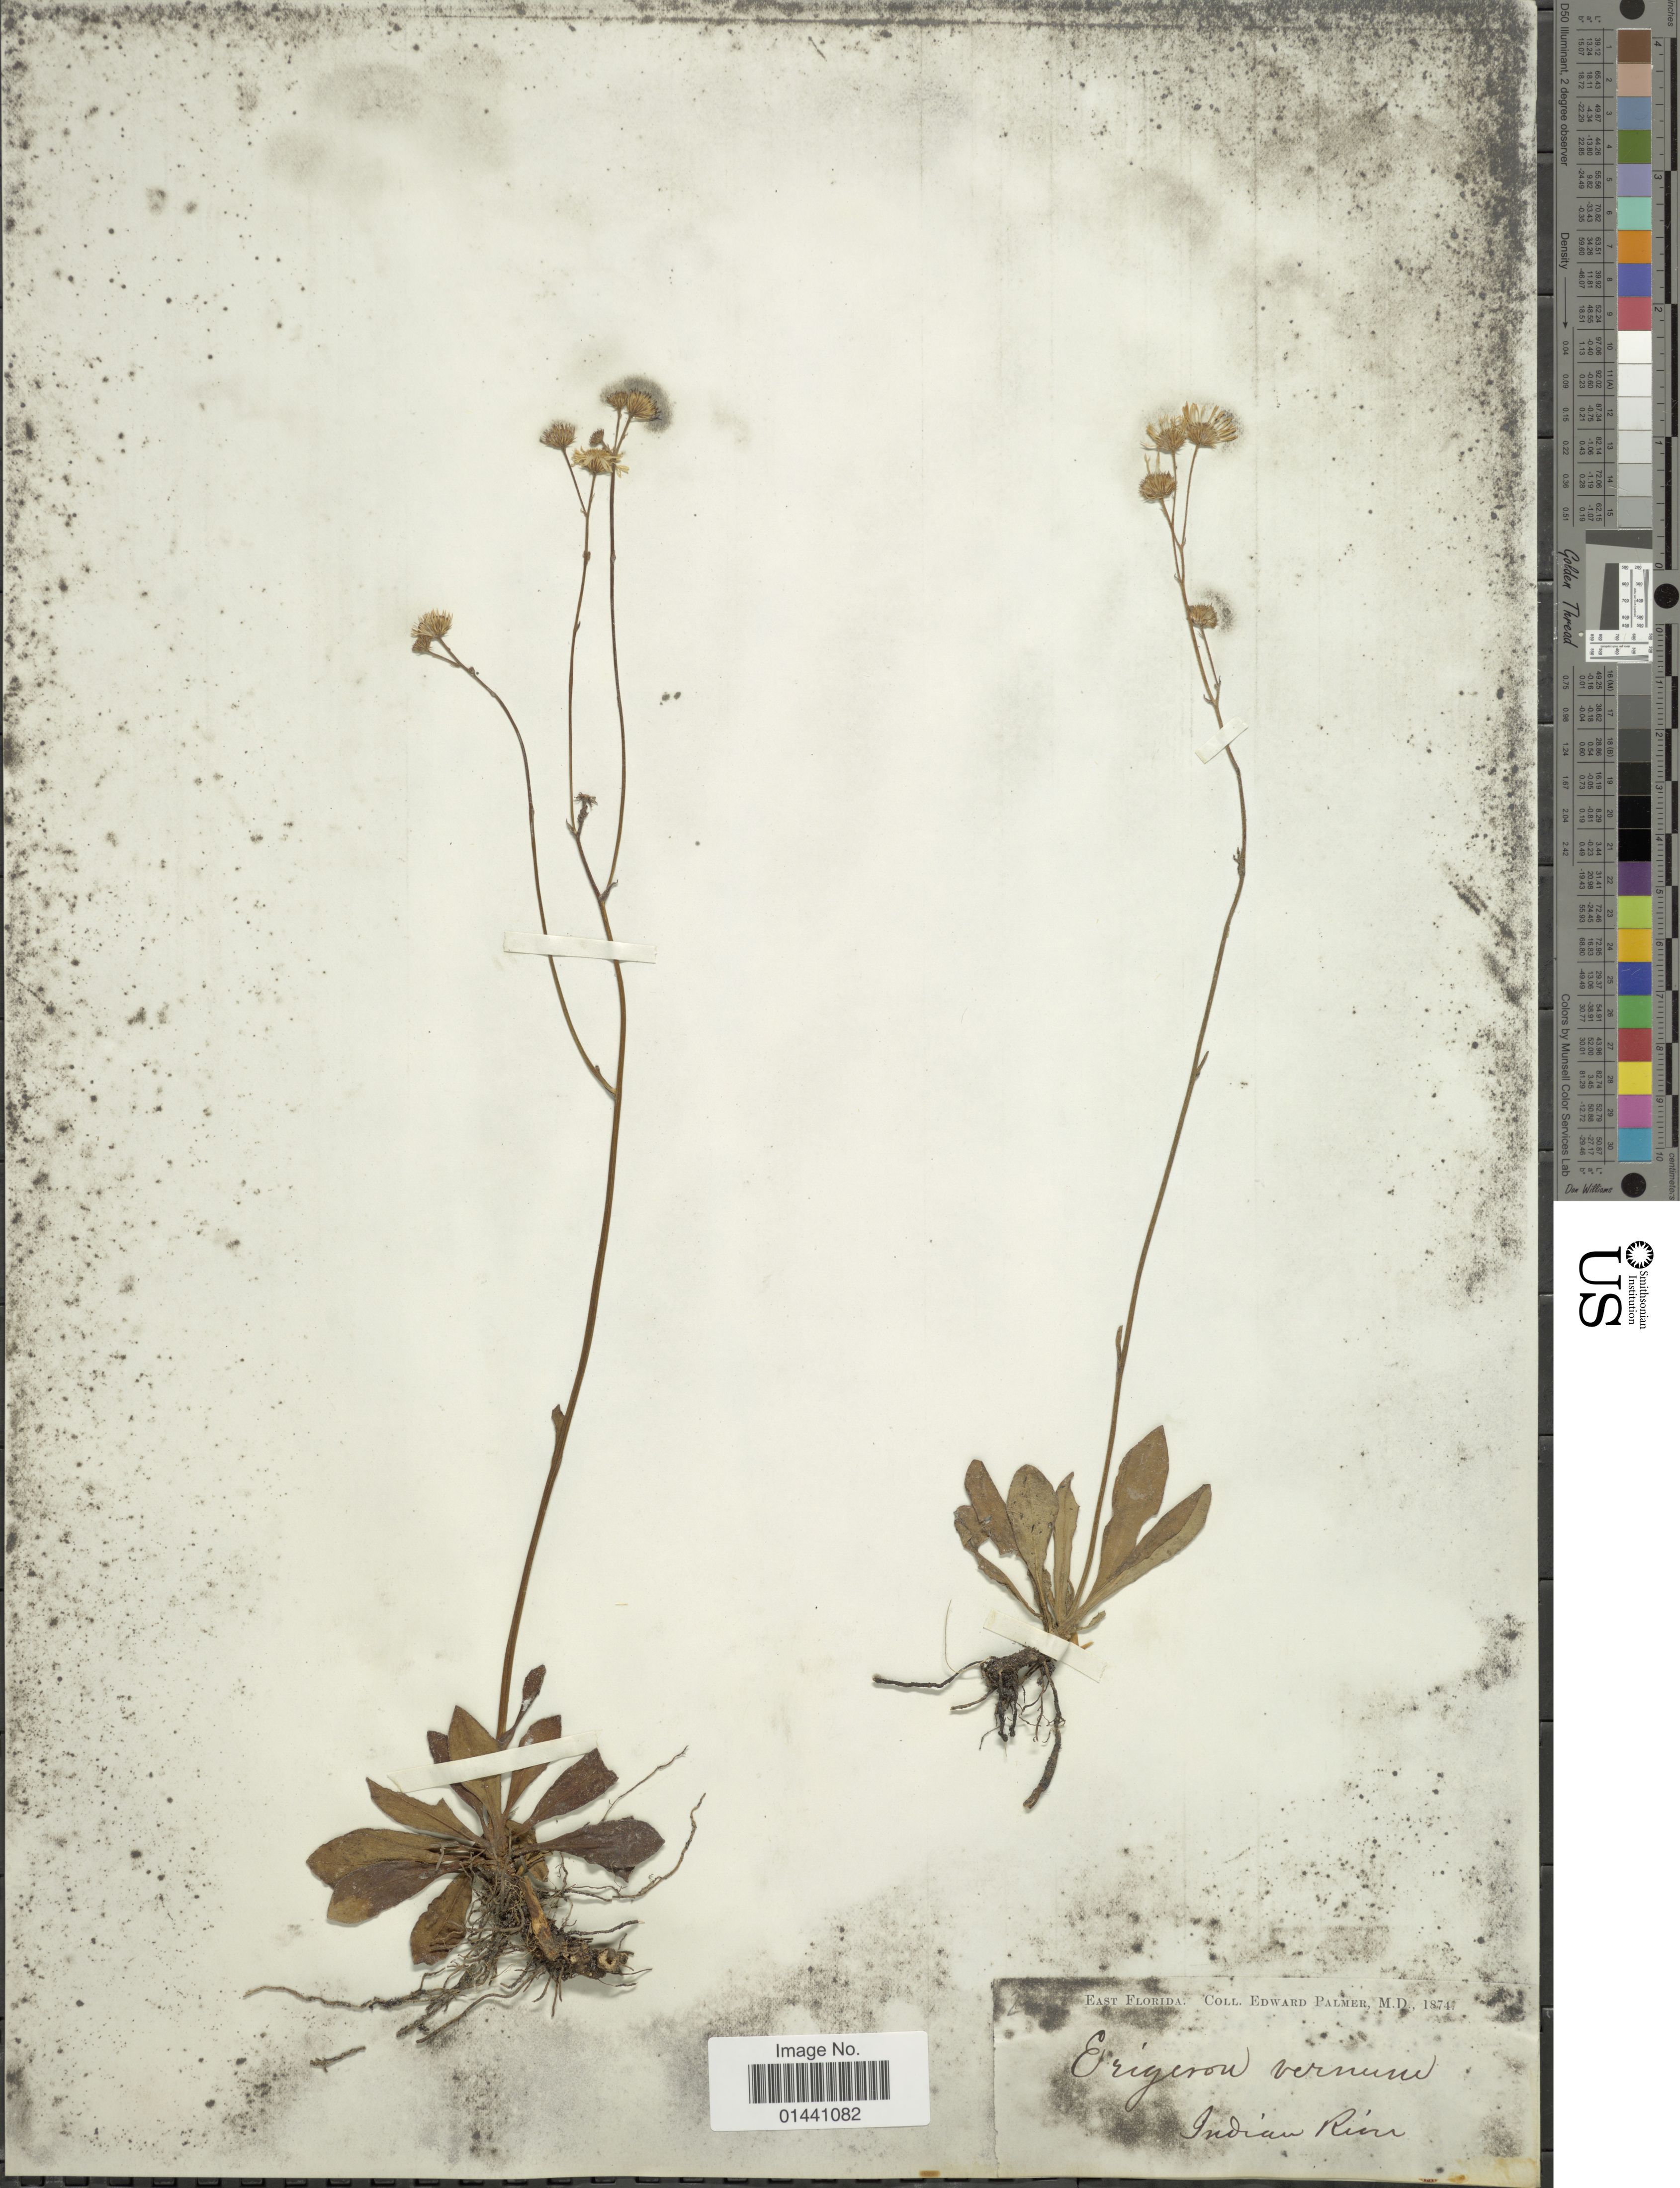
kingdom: Plantae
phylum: Tracheophyta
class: Magnoliopsida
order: Asterales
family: Asteraceae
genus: Erigeron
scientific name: Erigeron vernus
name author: (L.) Torr. & A. Gray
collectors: E. Palmer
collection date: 1874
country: United States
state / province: Florida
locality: East Florida, Indian River